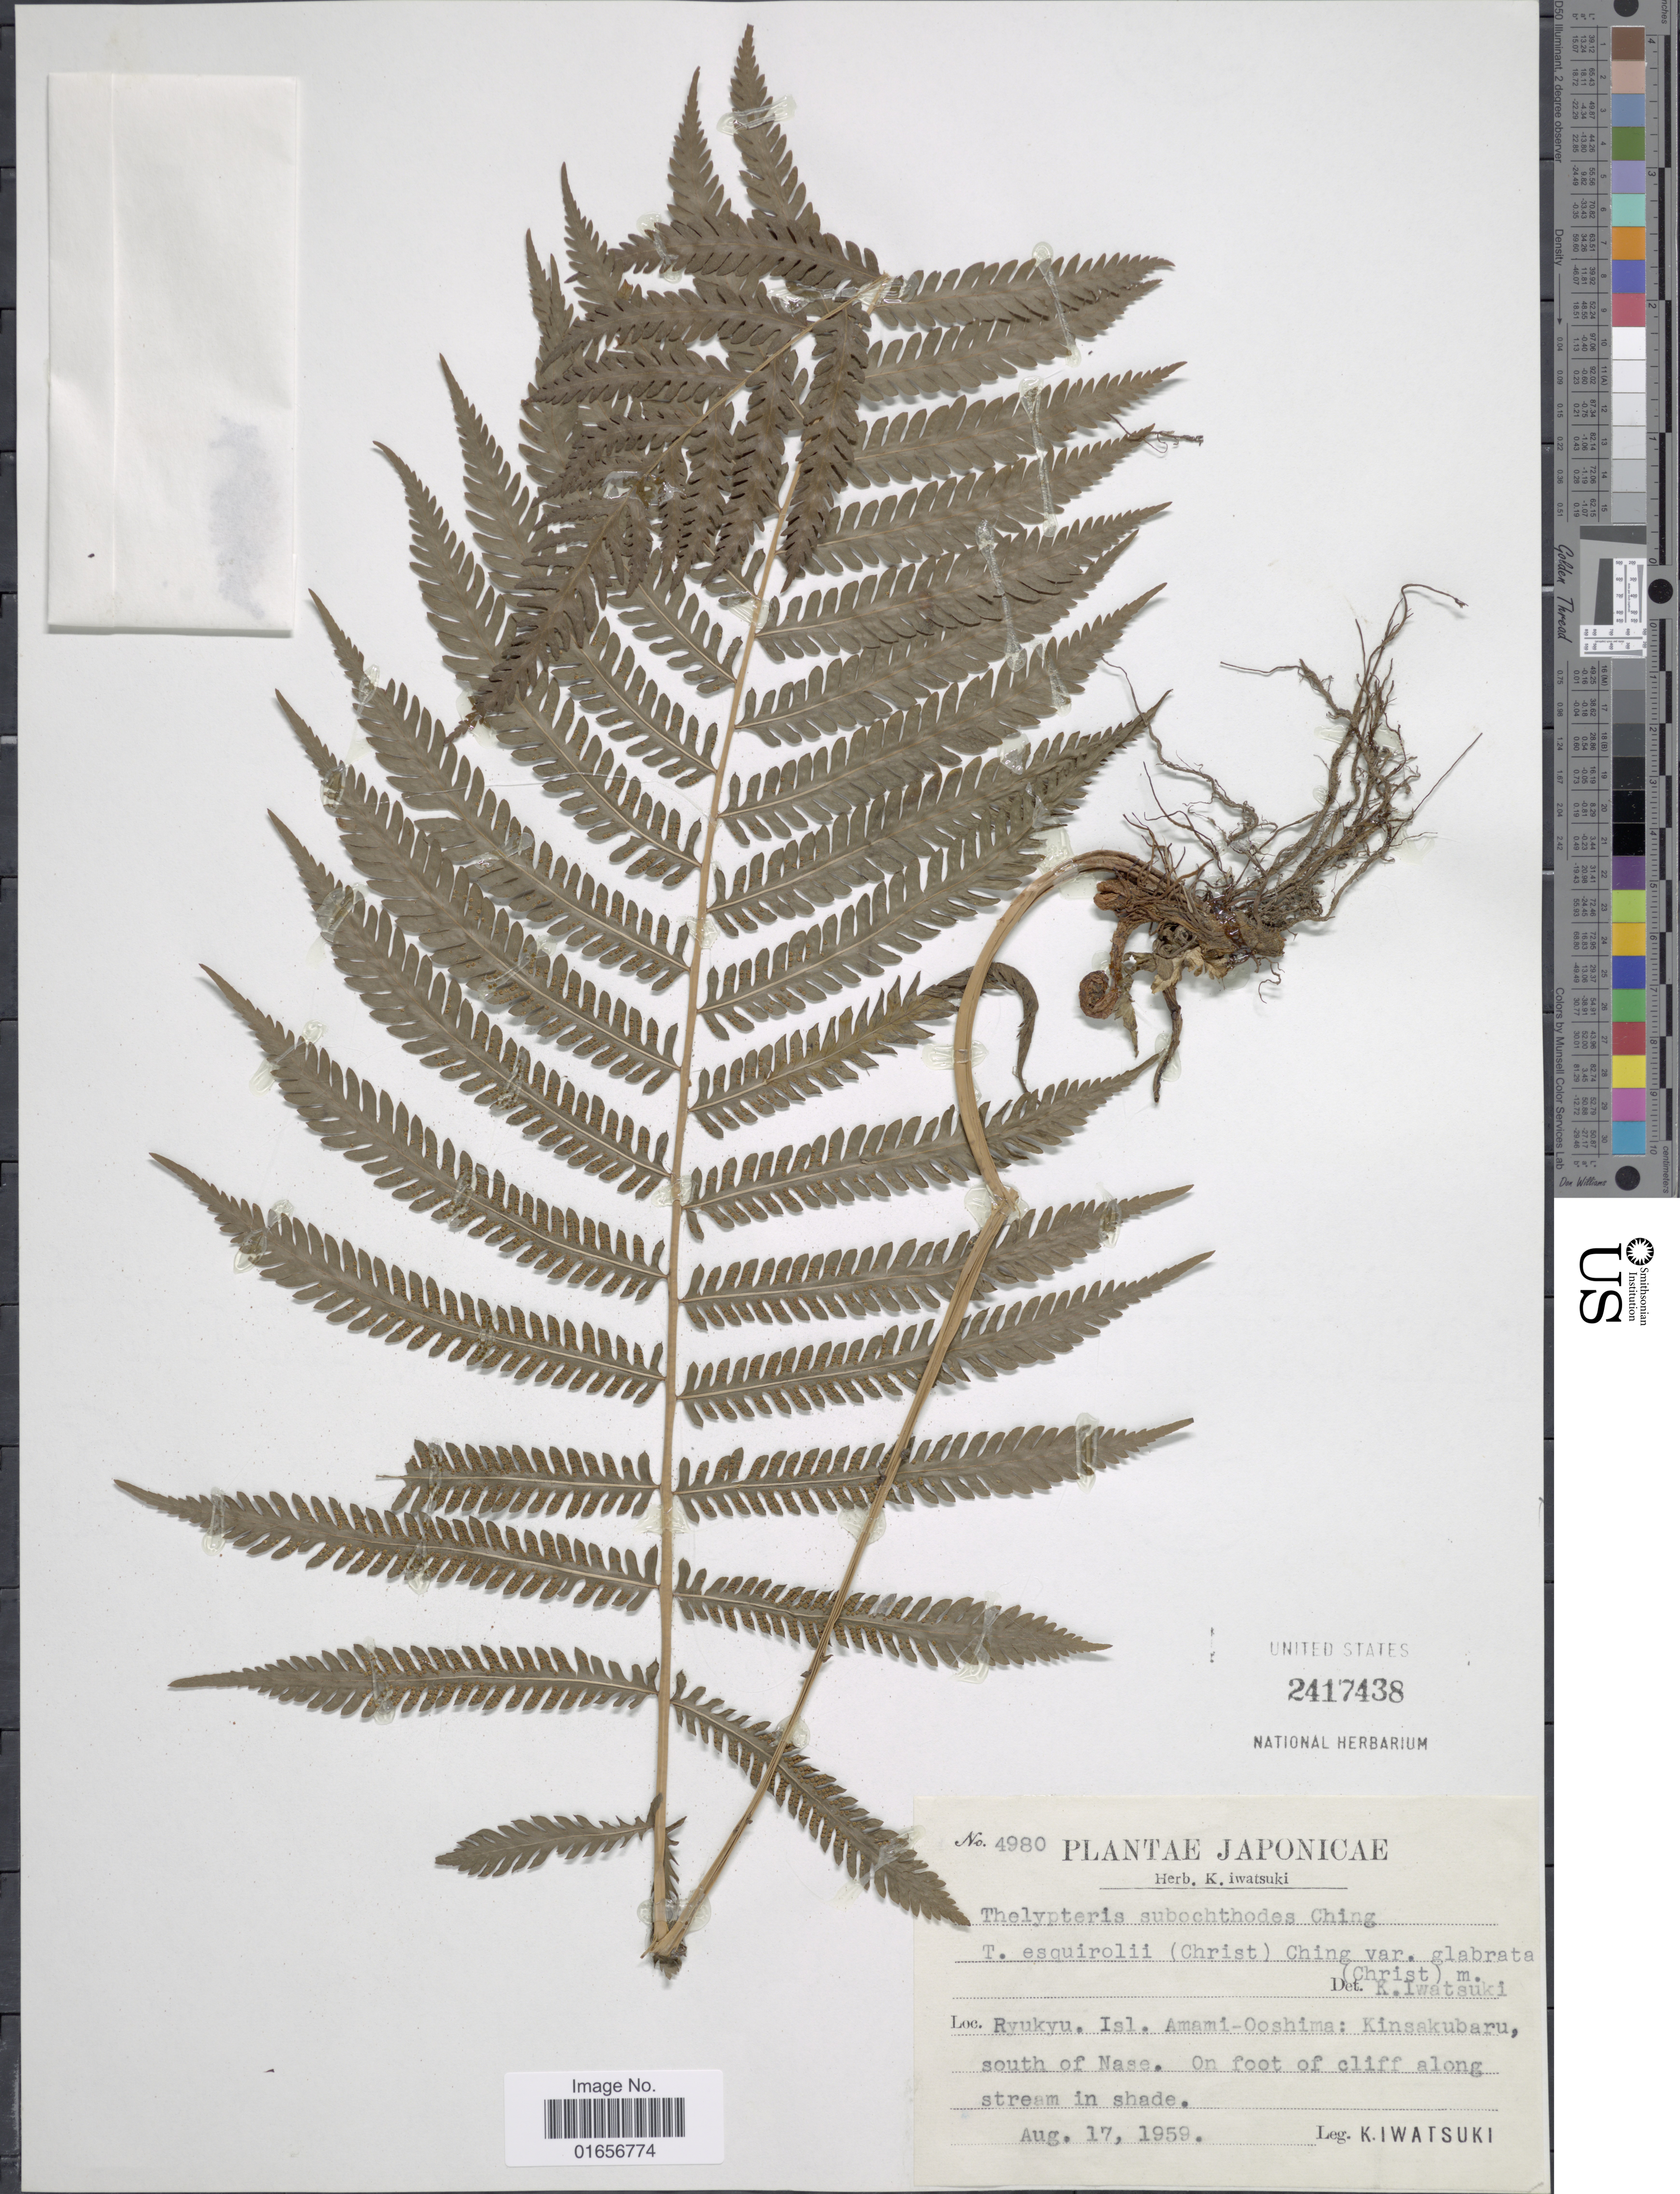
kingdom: Plantae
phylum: Tracheophyta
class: Polypodiopsida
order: Polypodiales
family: Thelypteridaceae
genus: Pseudocyclosorus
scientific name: Pseudocyclosorus esquirolii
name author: (Christ) Ching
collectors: K. Iwatsuki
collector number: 4980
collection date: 1959-08-17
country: Japan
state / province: Okinawa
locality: Ryukyu, Isl. Amami- Ooshima: Kinsakubaru, south of Nase.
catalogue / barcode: US 2417438